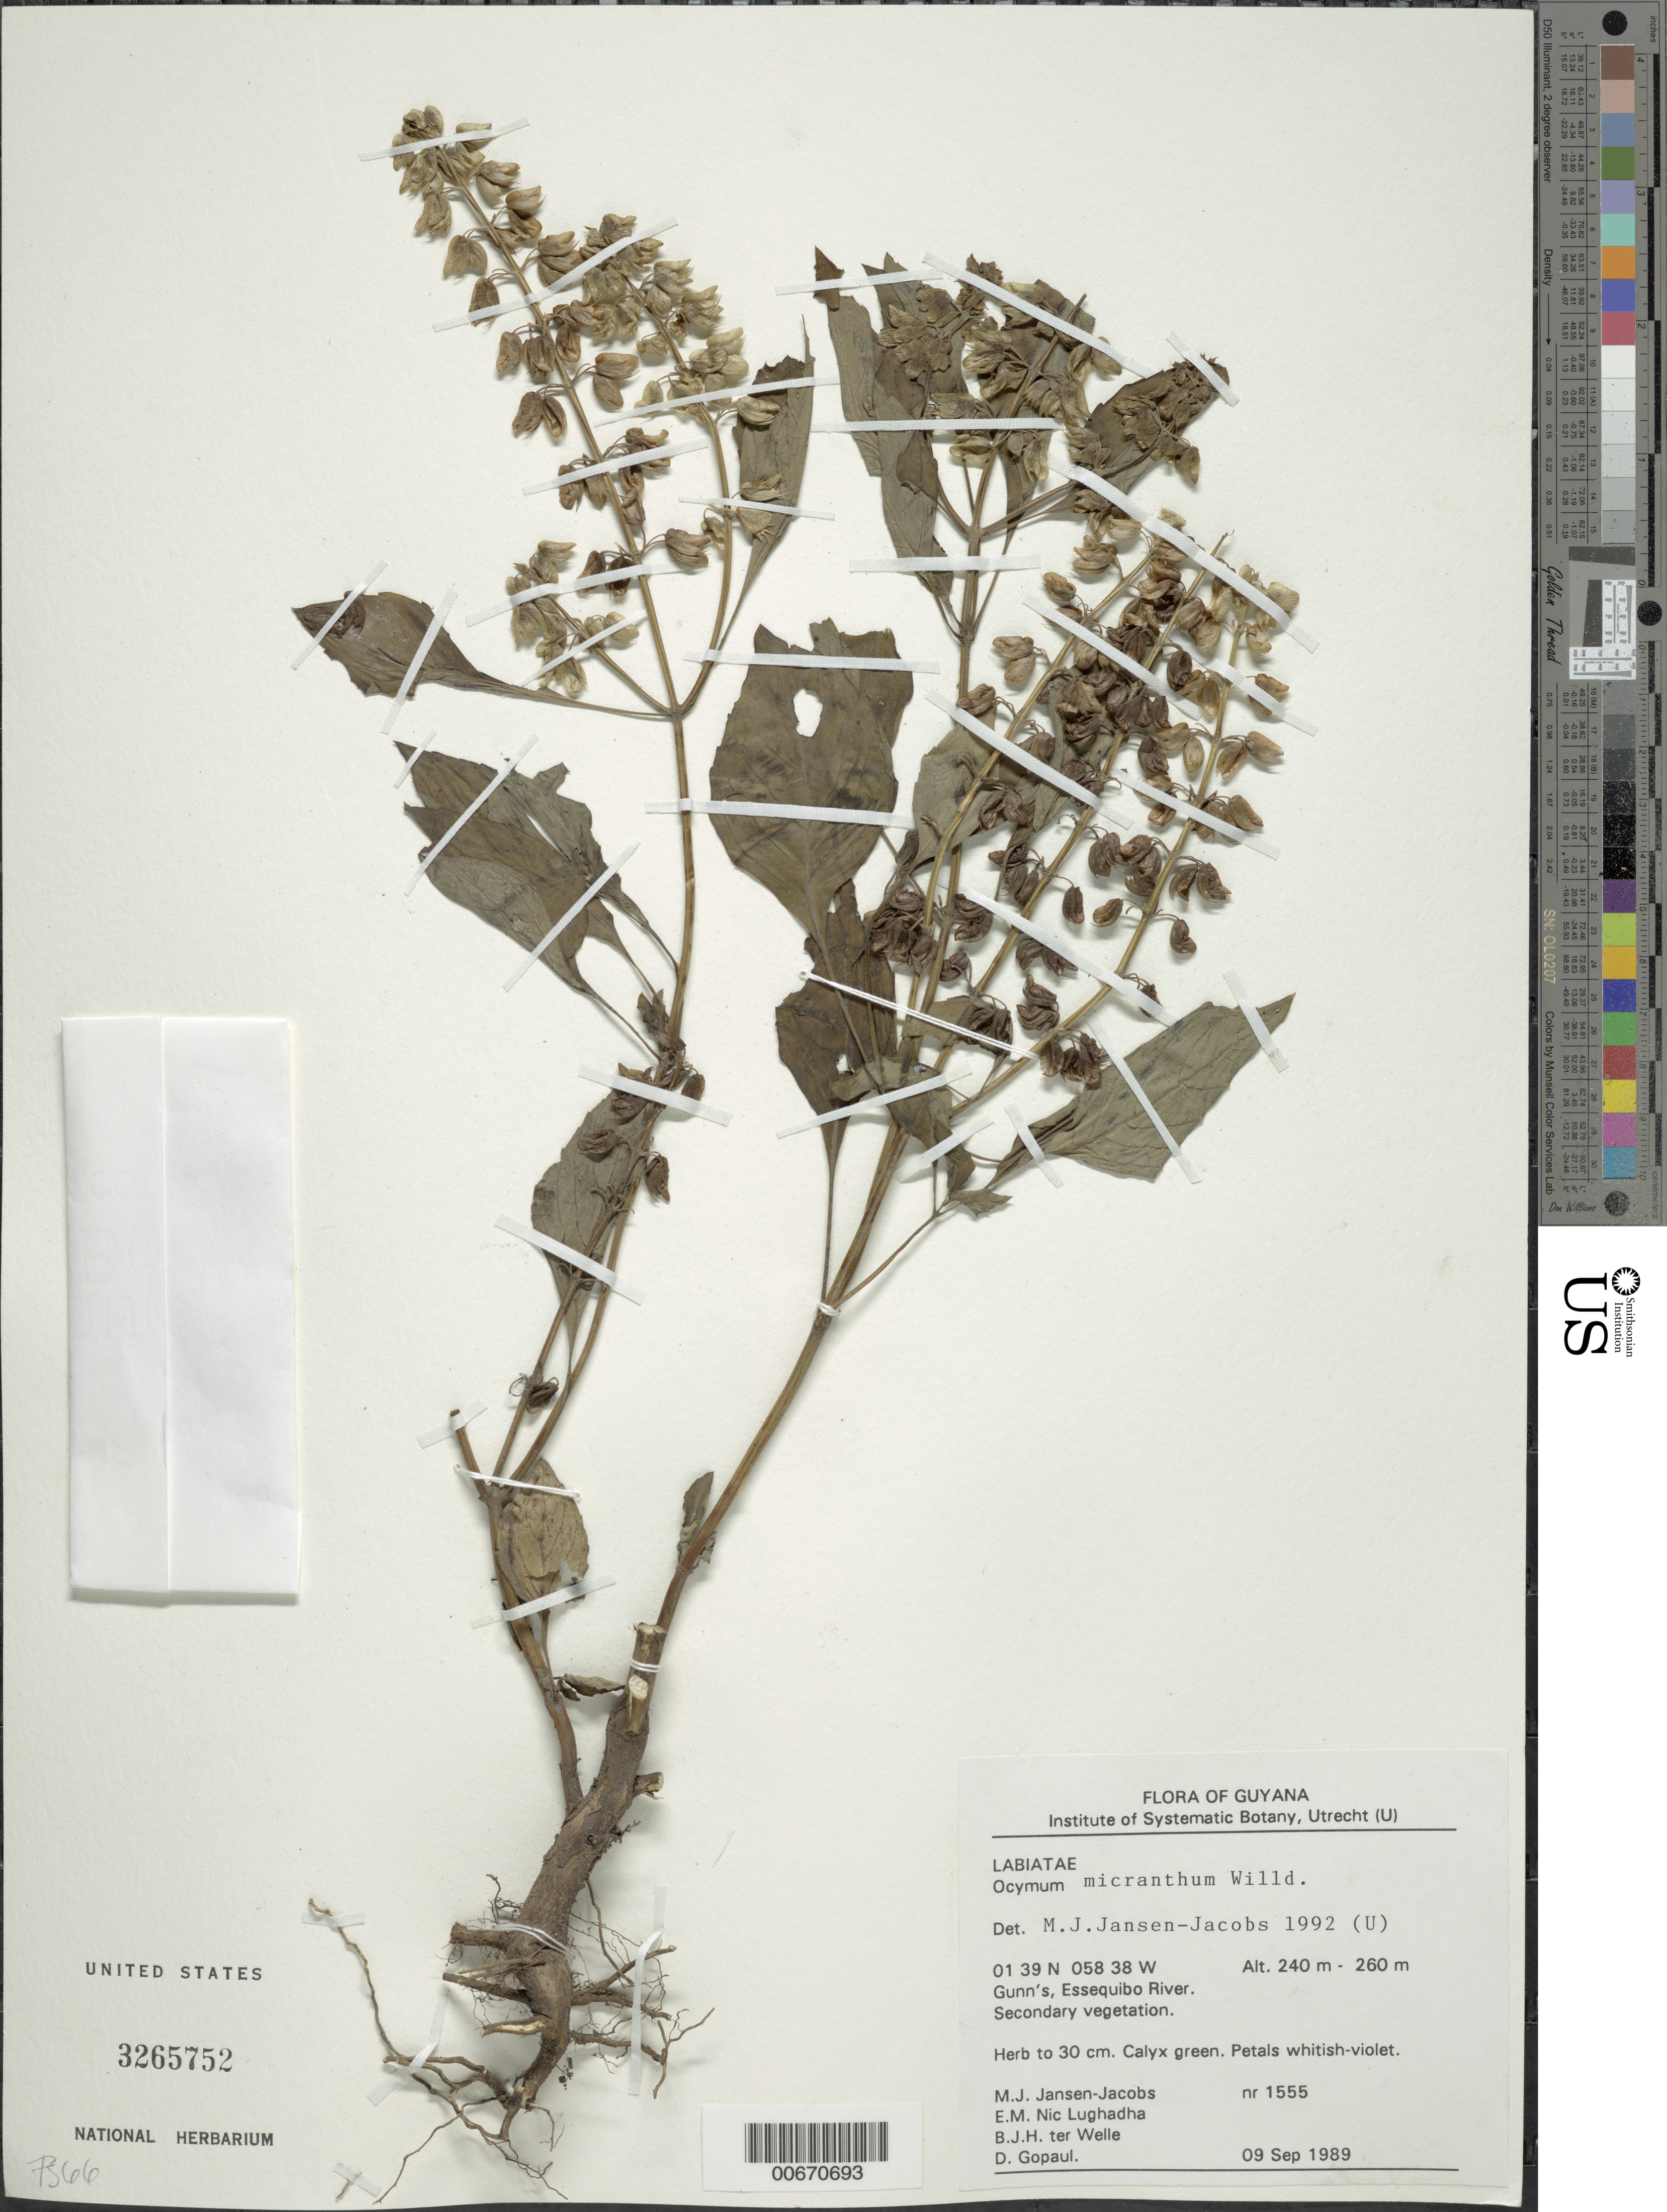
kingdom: Plantae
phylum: Tracheophyta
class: Magnoliopsida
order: Lamiales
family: Lamiaceae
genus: Ocimum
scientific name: Ocimum micranthum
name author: Willd.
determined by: Jansen-Jacobs, M. J., (U), Nationaal Herbarium Nederland, Utrecht University branch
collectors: M. J. Jansen-Jacobs, E. Nic Lughadha, B. Welle & D. Gopaul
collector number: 1555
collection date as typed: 9-Sep-89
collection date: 1989-09-09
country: Guyana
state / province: U. Takutu-U. Essequibo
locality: Gunn's, Essequibo River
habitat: Secondary vegetation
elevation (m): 240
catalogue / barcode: US 3265752